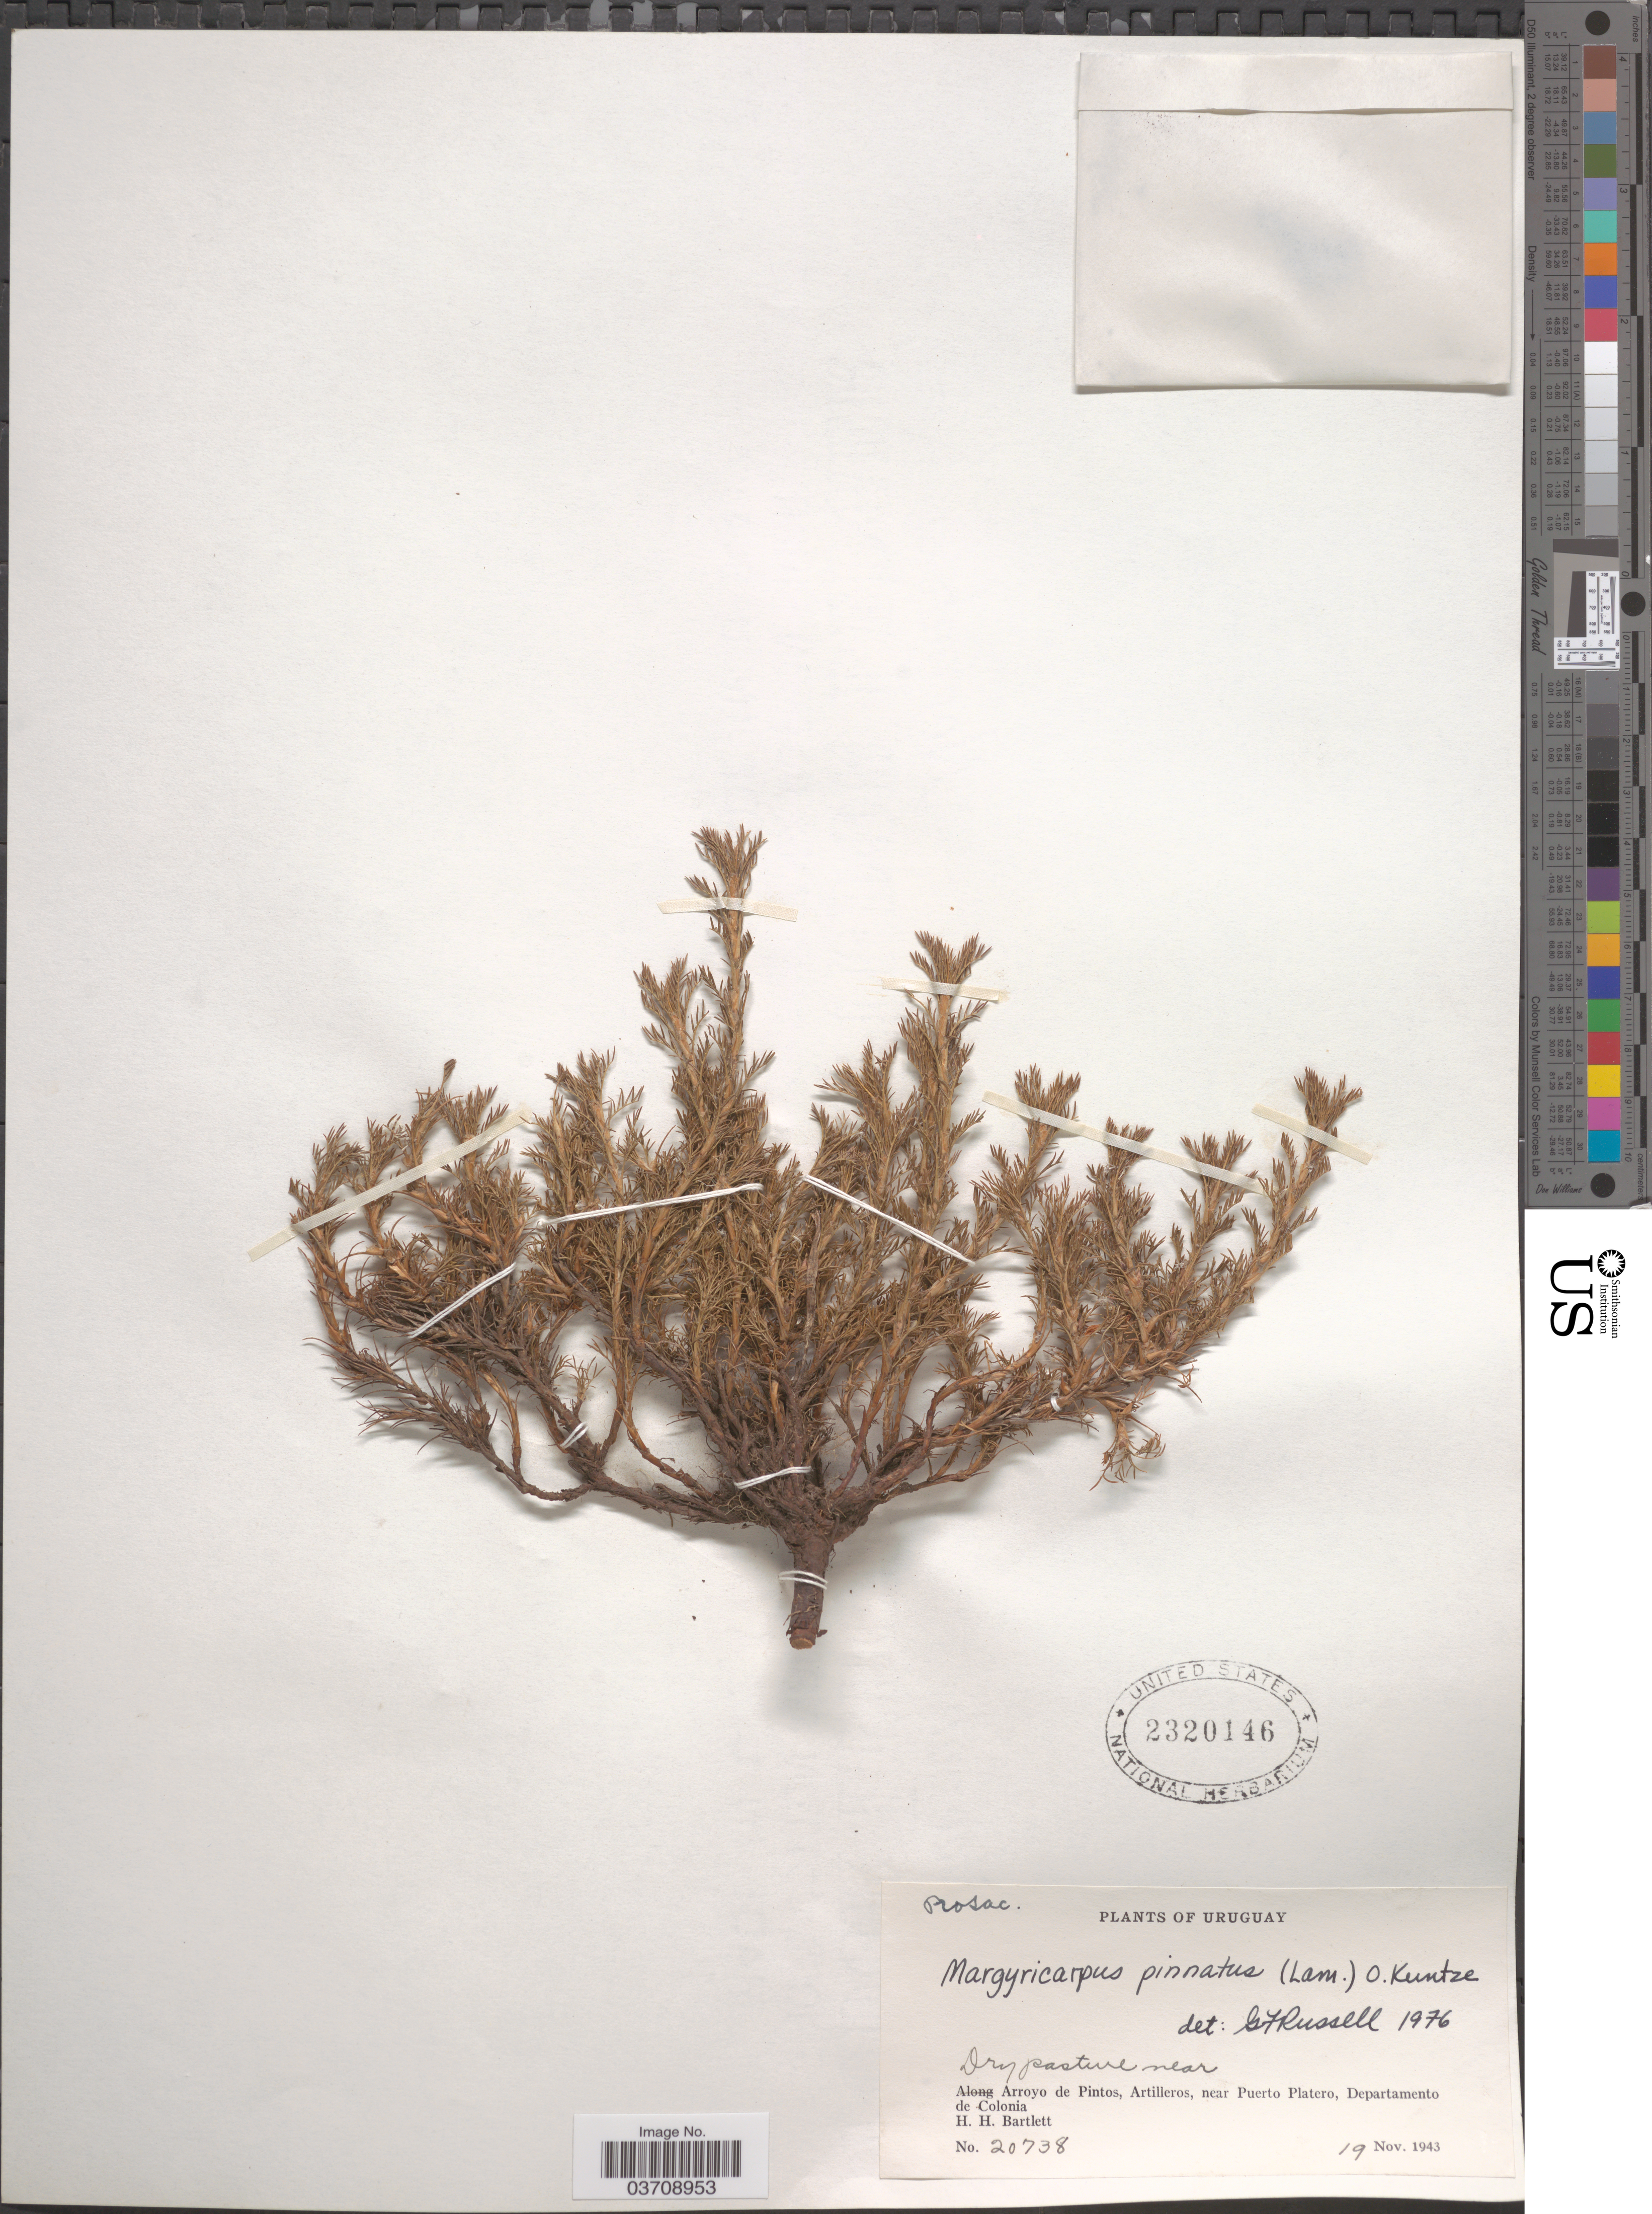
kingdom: Plantae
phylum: Tracheophyta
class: Magnoliopsida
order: Rosales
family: Rosaceae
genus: Margyricarpus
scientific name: Margyricarpus pinnatus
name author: (Lam.) Kuntze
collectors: H. H. Bartlett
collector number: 20738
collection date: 1943-11-19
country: Uruguay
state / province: Colonia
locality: Arroyo de Pintos, Artilleros, near Puerto Platero, Departamento de Colonia.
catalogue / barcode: US 2320146